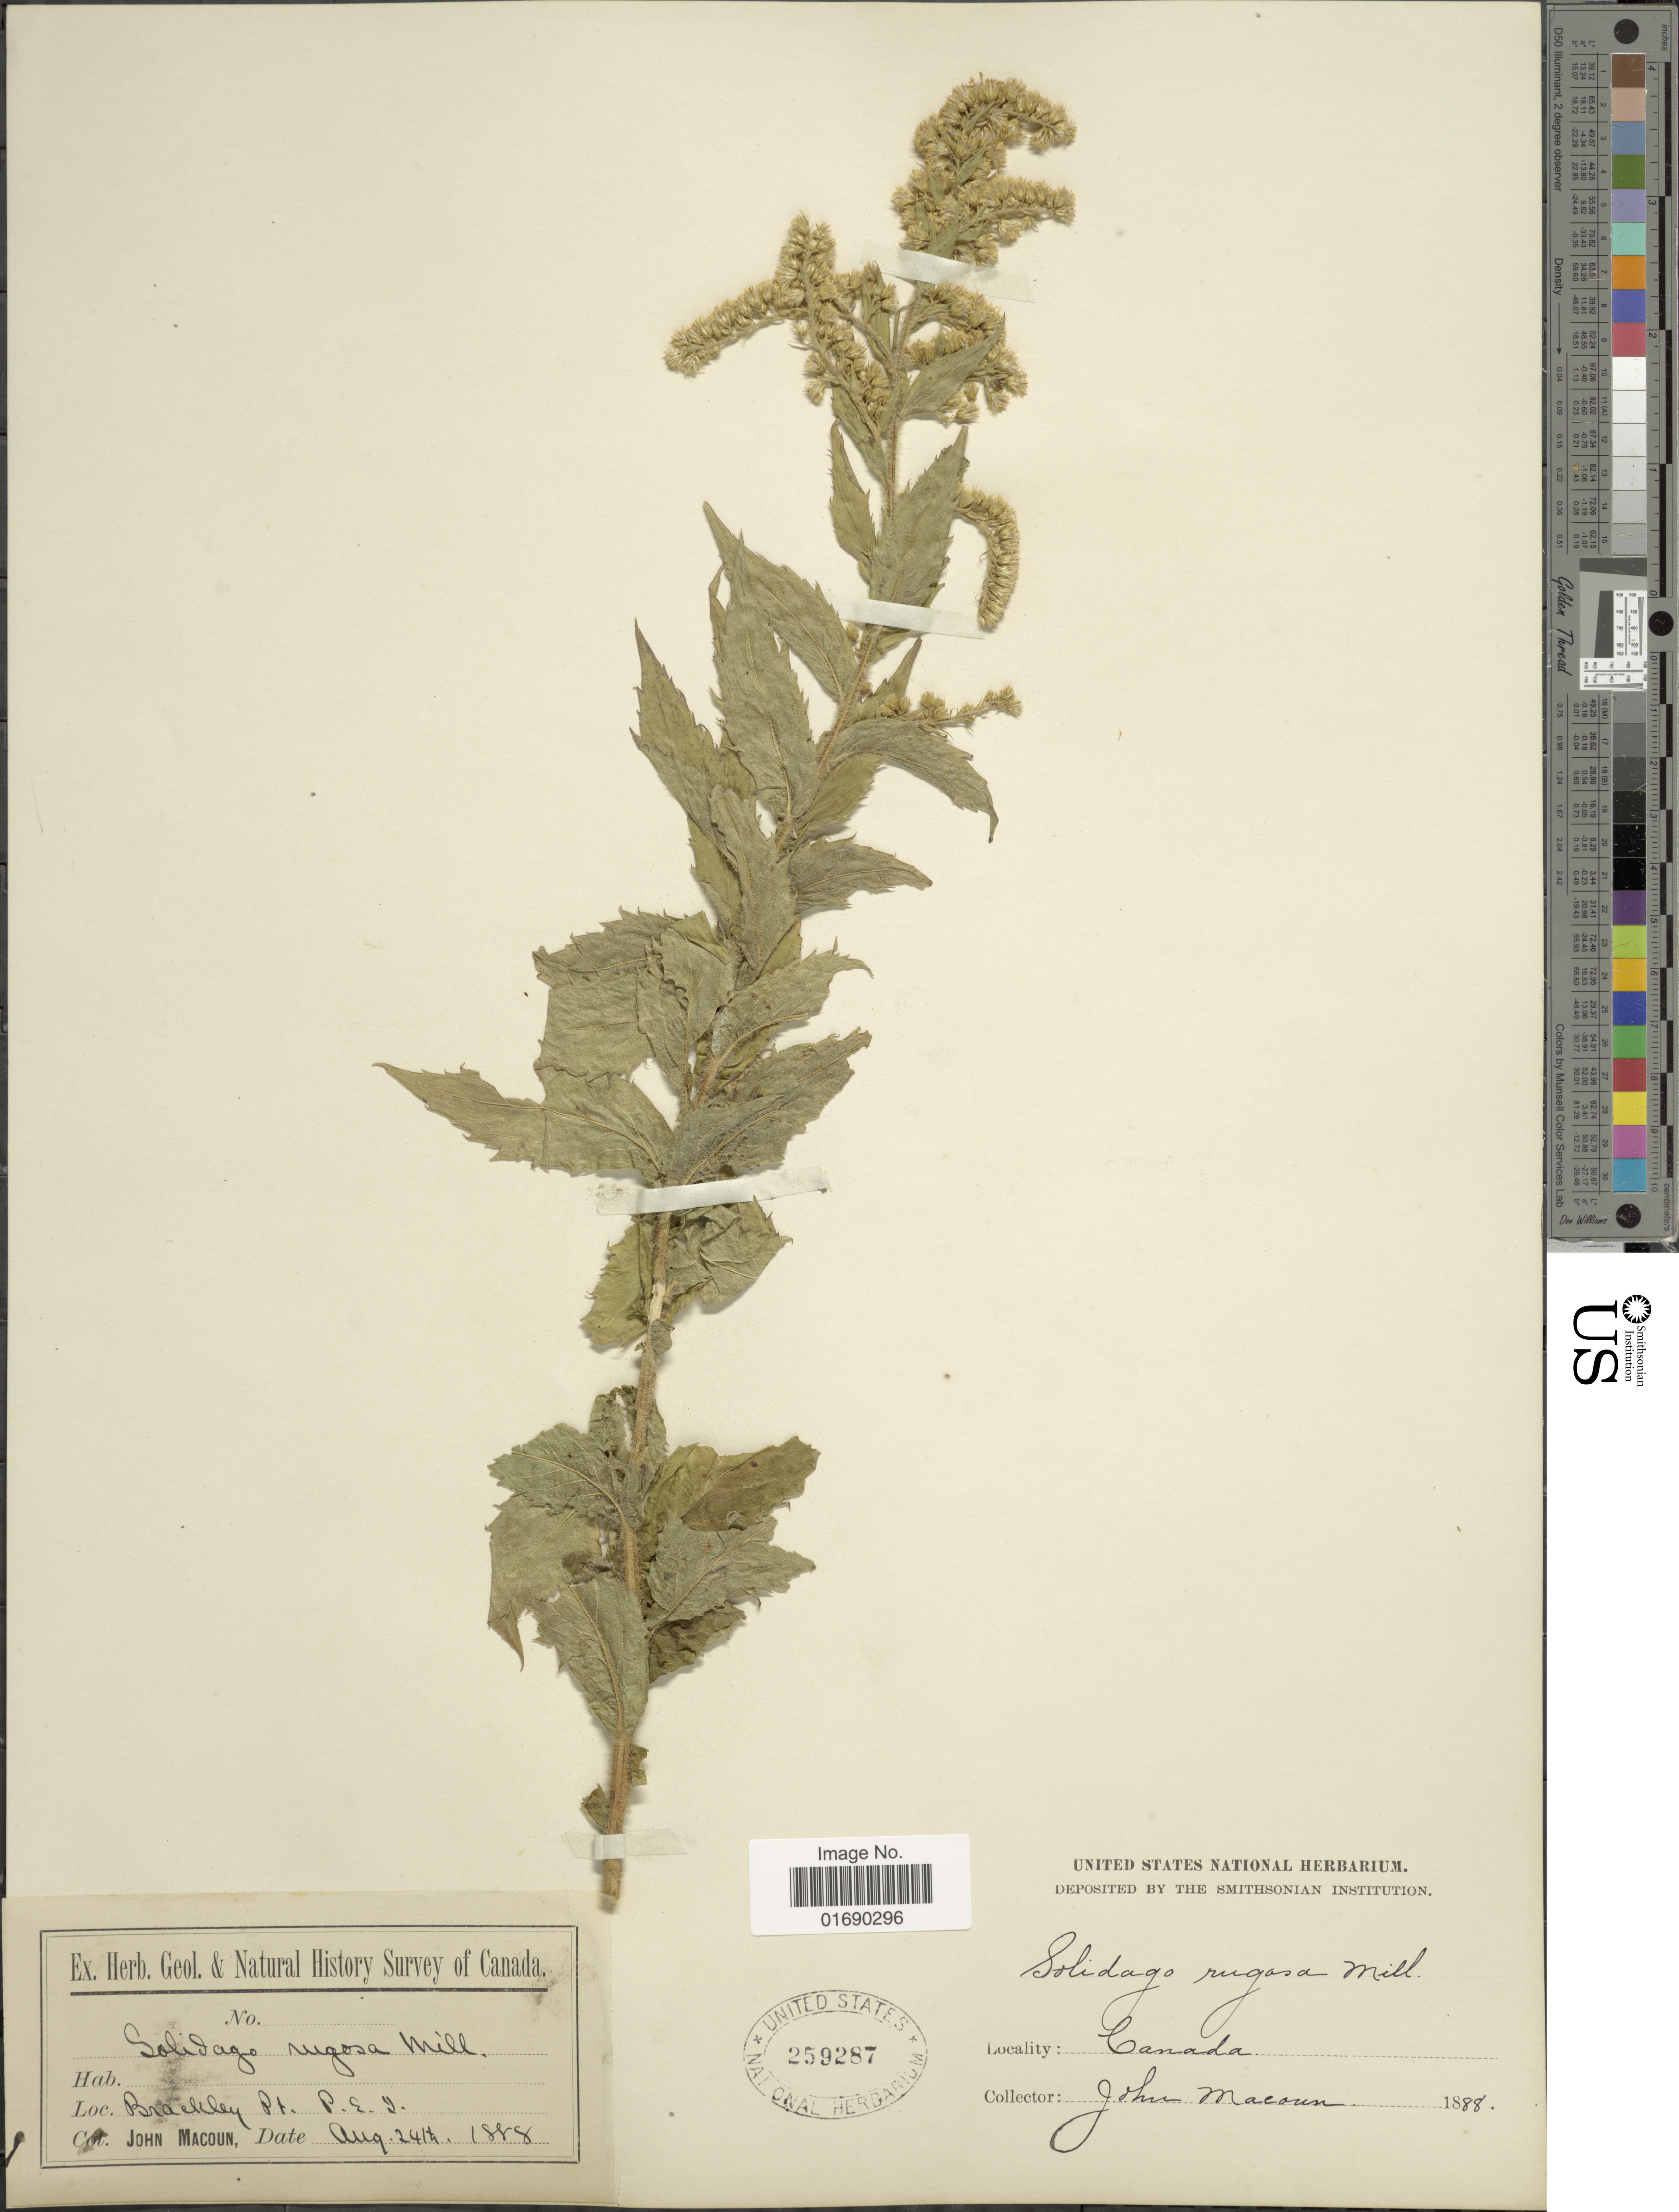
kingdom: Plantae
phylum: Tracheophyta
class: Magnoliopsida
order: Asterales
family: Asteraceae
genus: Solidago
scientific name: Solidago rugosa var. villosa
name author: Mill.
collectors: J. Macoun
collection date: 1888-08-24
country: Canada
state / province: Prince Edward Island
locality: Brackley Pt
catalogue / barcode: US 259287